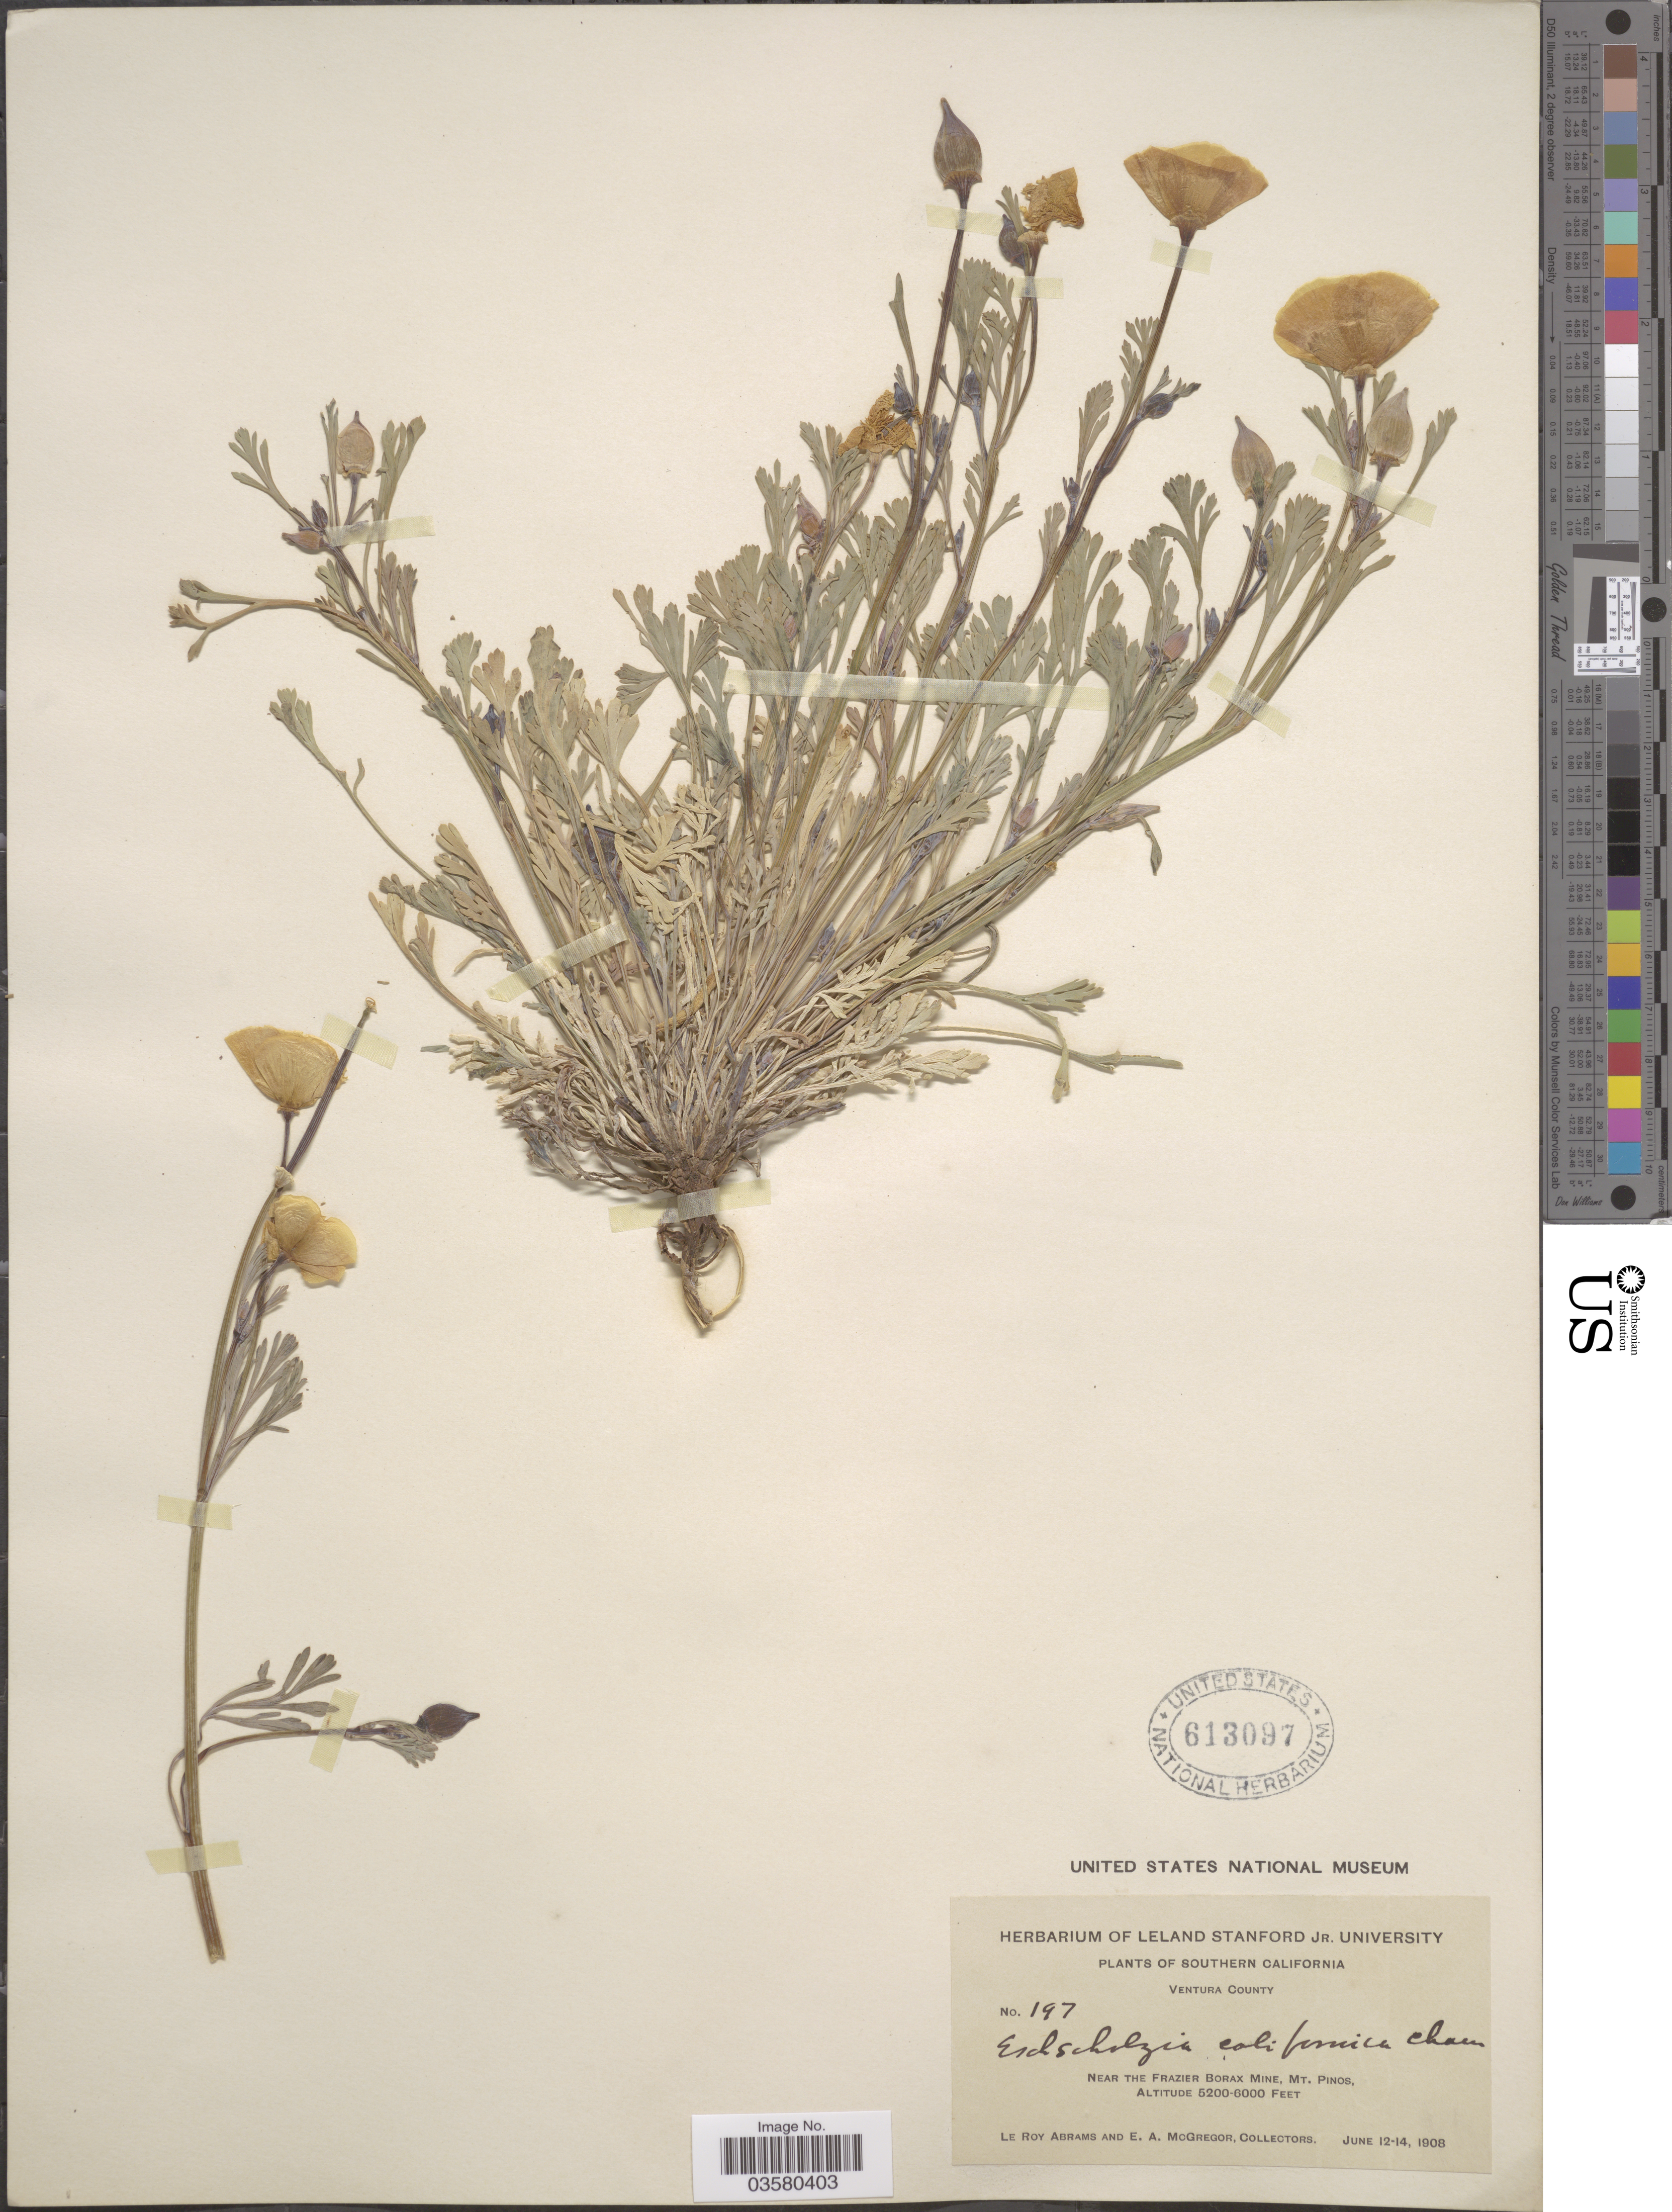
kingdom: Plantae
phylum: Tracheophyta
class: Magnoliopsida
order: Ranunculales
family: Papaveraceae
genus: Eschscholzia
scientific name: Eschscholzia californica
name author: Cham.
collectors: E. A. McGregor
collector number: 197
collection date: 1908-06-12/1908-06-14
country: United States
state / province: California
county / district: Ventura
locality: Southern California. Ventura County. Near The Frazier Borax Mine, Mt. Pinos.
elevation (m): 1585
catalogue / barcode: US 613097